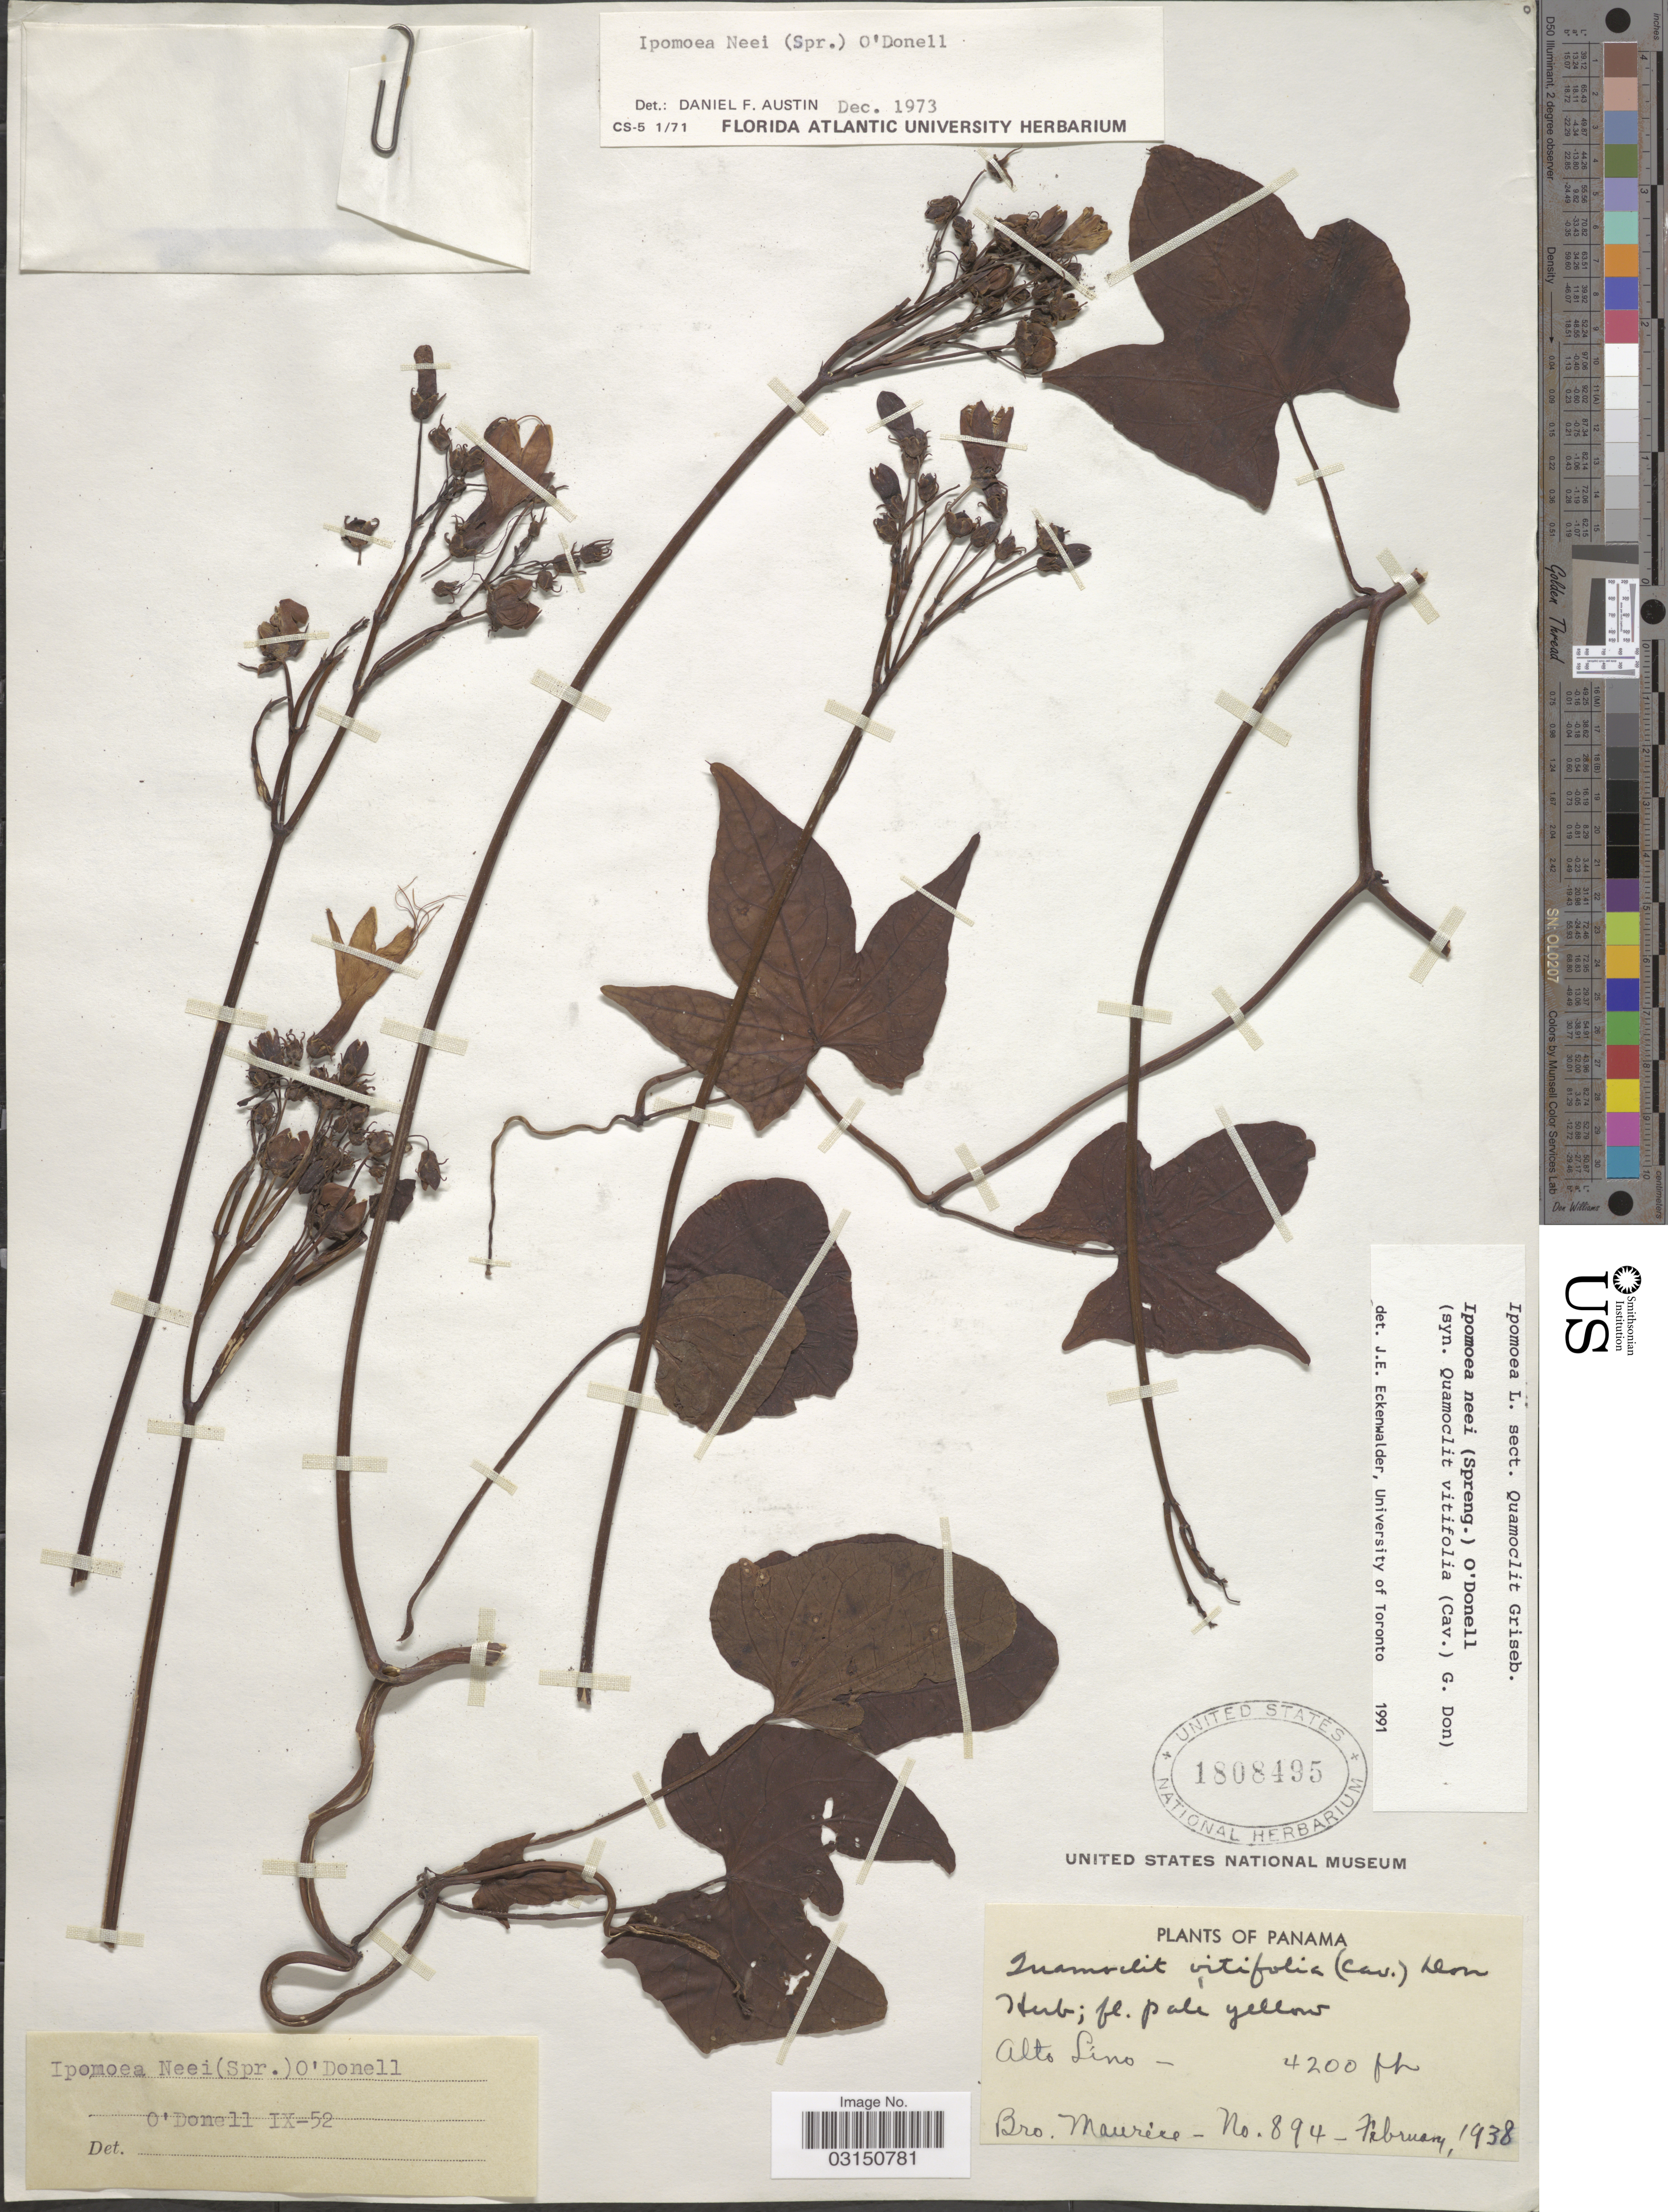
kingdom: Plantae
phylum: Tracheophyta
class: Magnoliopsida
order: Solanales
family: Convolvulaceae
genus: Ipomoea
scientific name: Ipomoea neei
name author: (Spreng.) O'Donell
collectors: B. Maurice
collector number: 894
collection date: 1938-02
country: Panama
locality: Alto Lino.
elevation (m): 1280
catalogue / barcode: US 1808495